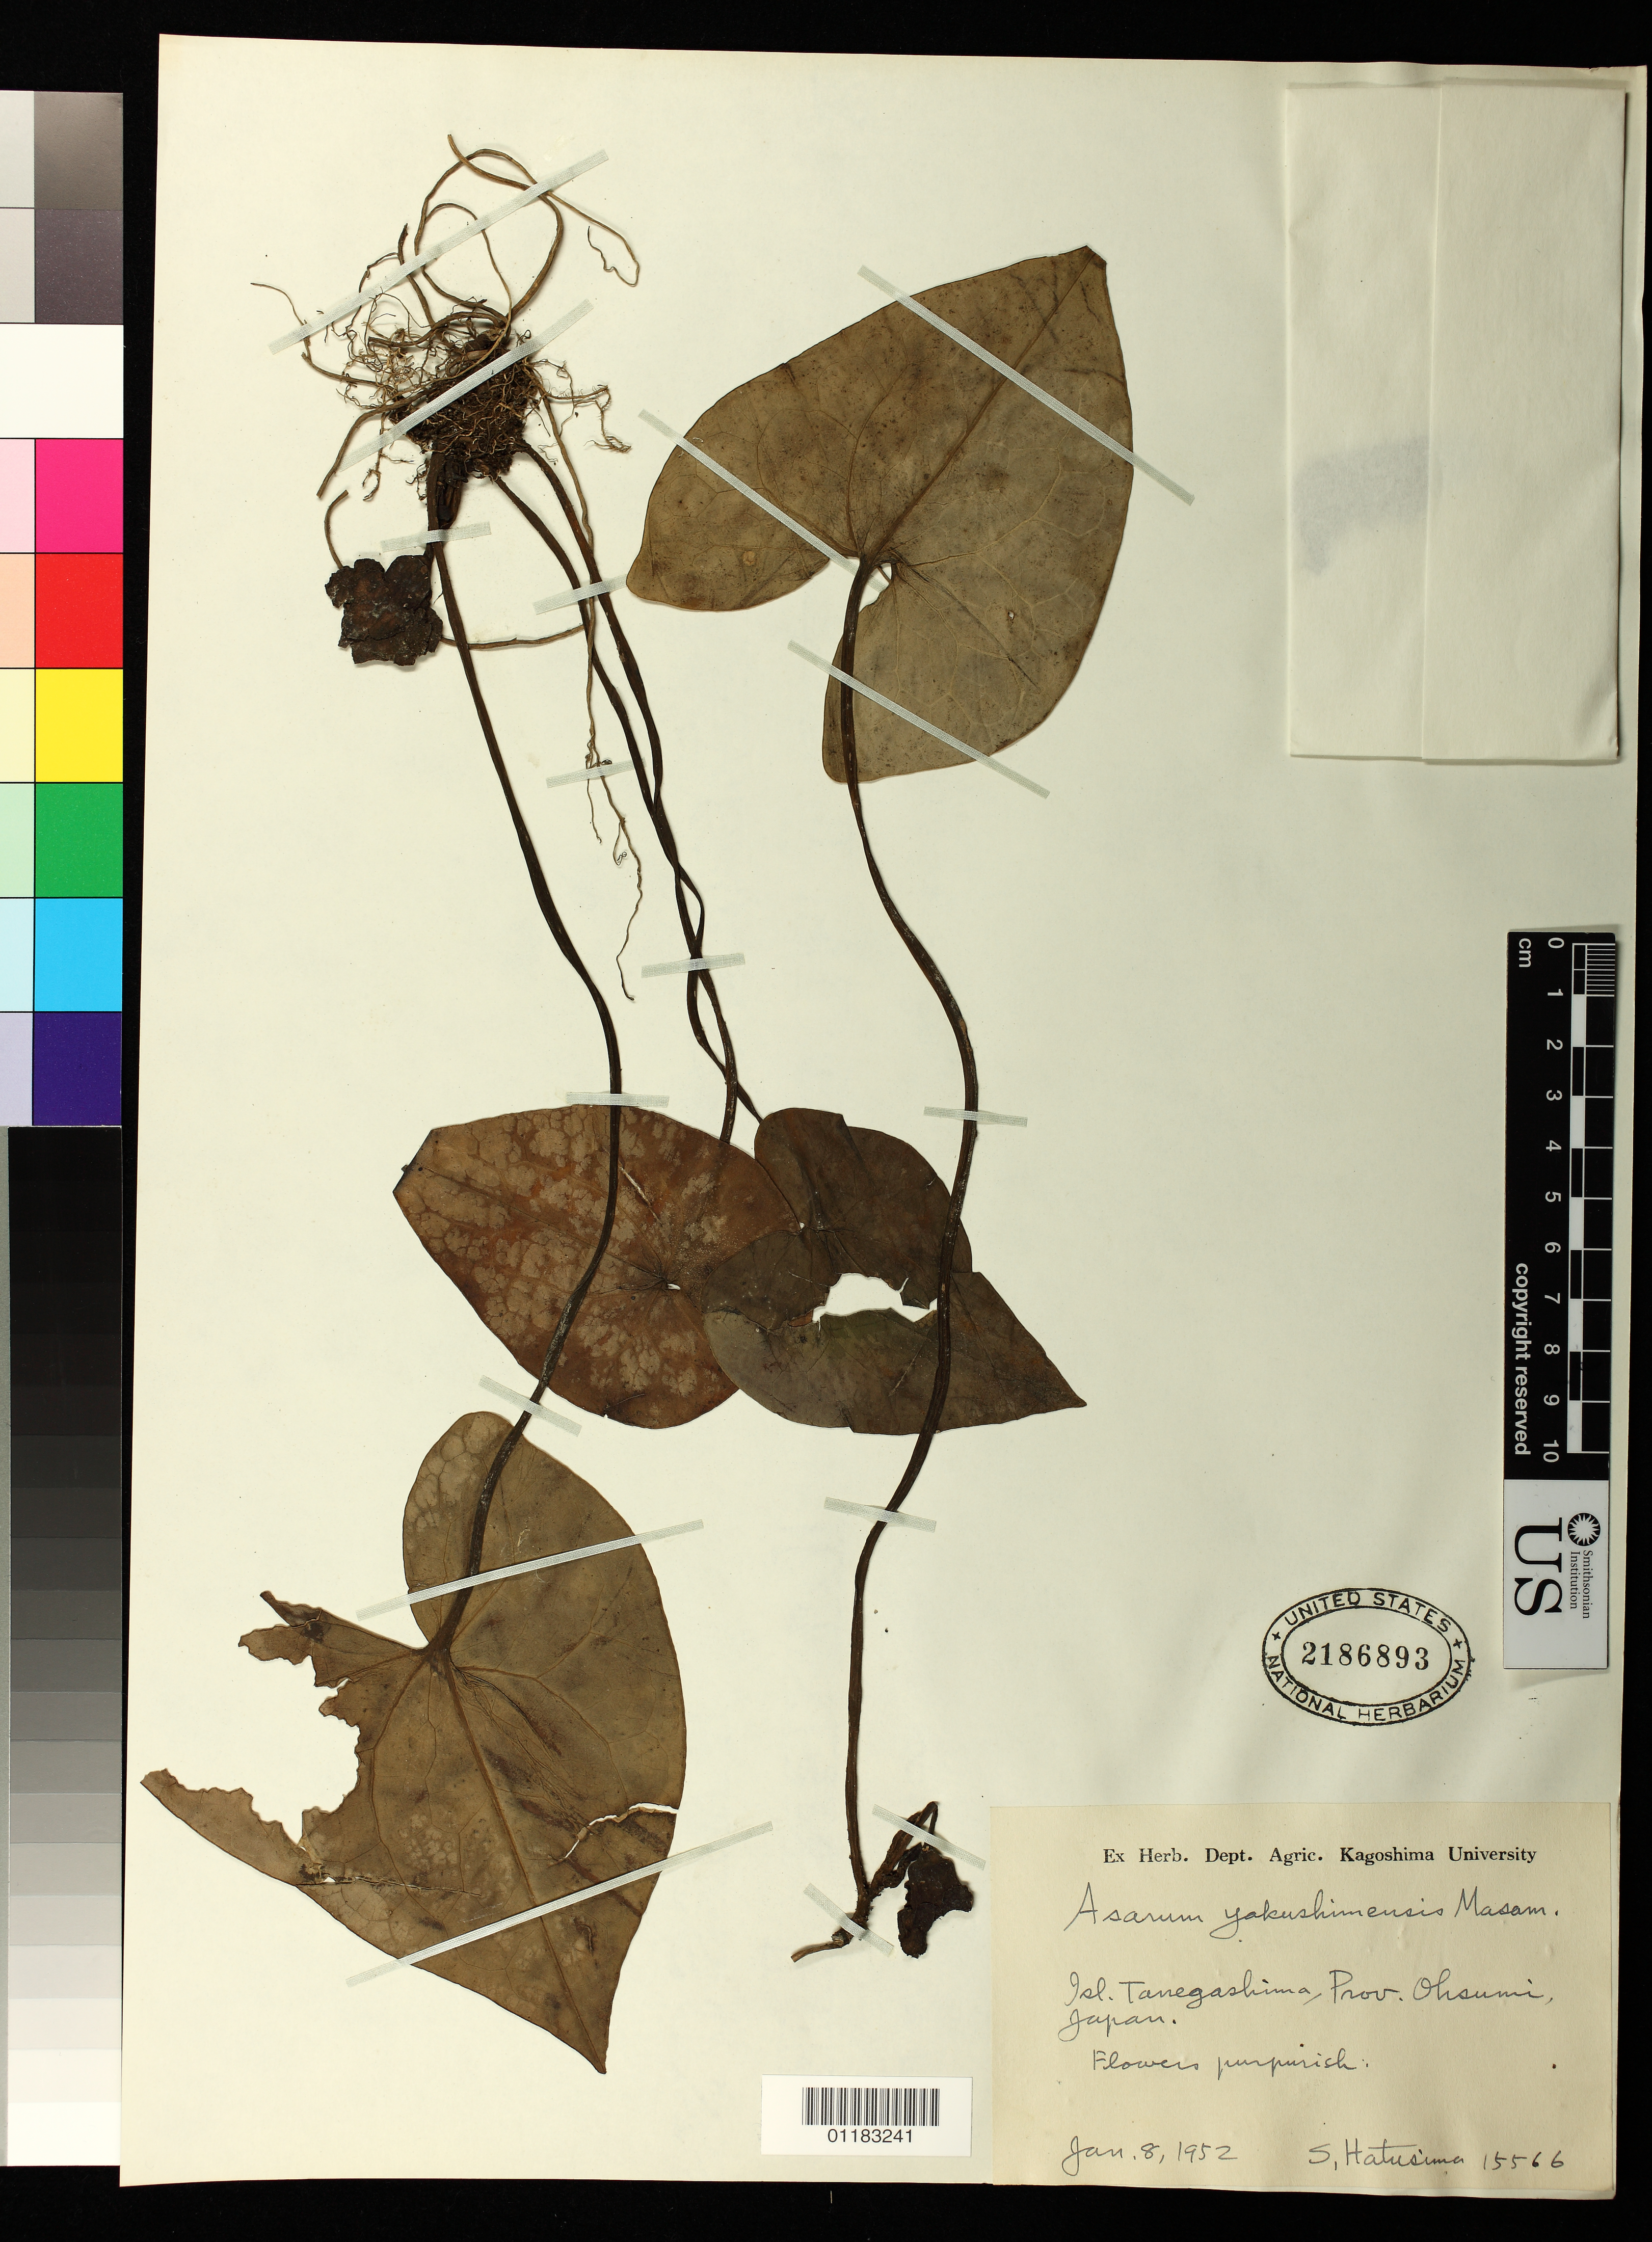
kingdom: Plantae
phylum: Tracheophyta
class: Magnoliopsida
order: Piperales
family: Aristolochiaceae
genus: Asarum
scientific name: Asarum yakusimense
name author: Masam.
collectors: S. Hatusima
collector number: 15566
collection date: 1952-01-08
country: Japan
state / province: Kagosima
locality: Tanegashima island, Ohsumi Prov.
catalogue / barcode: US 2186893